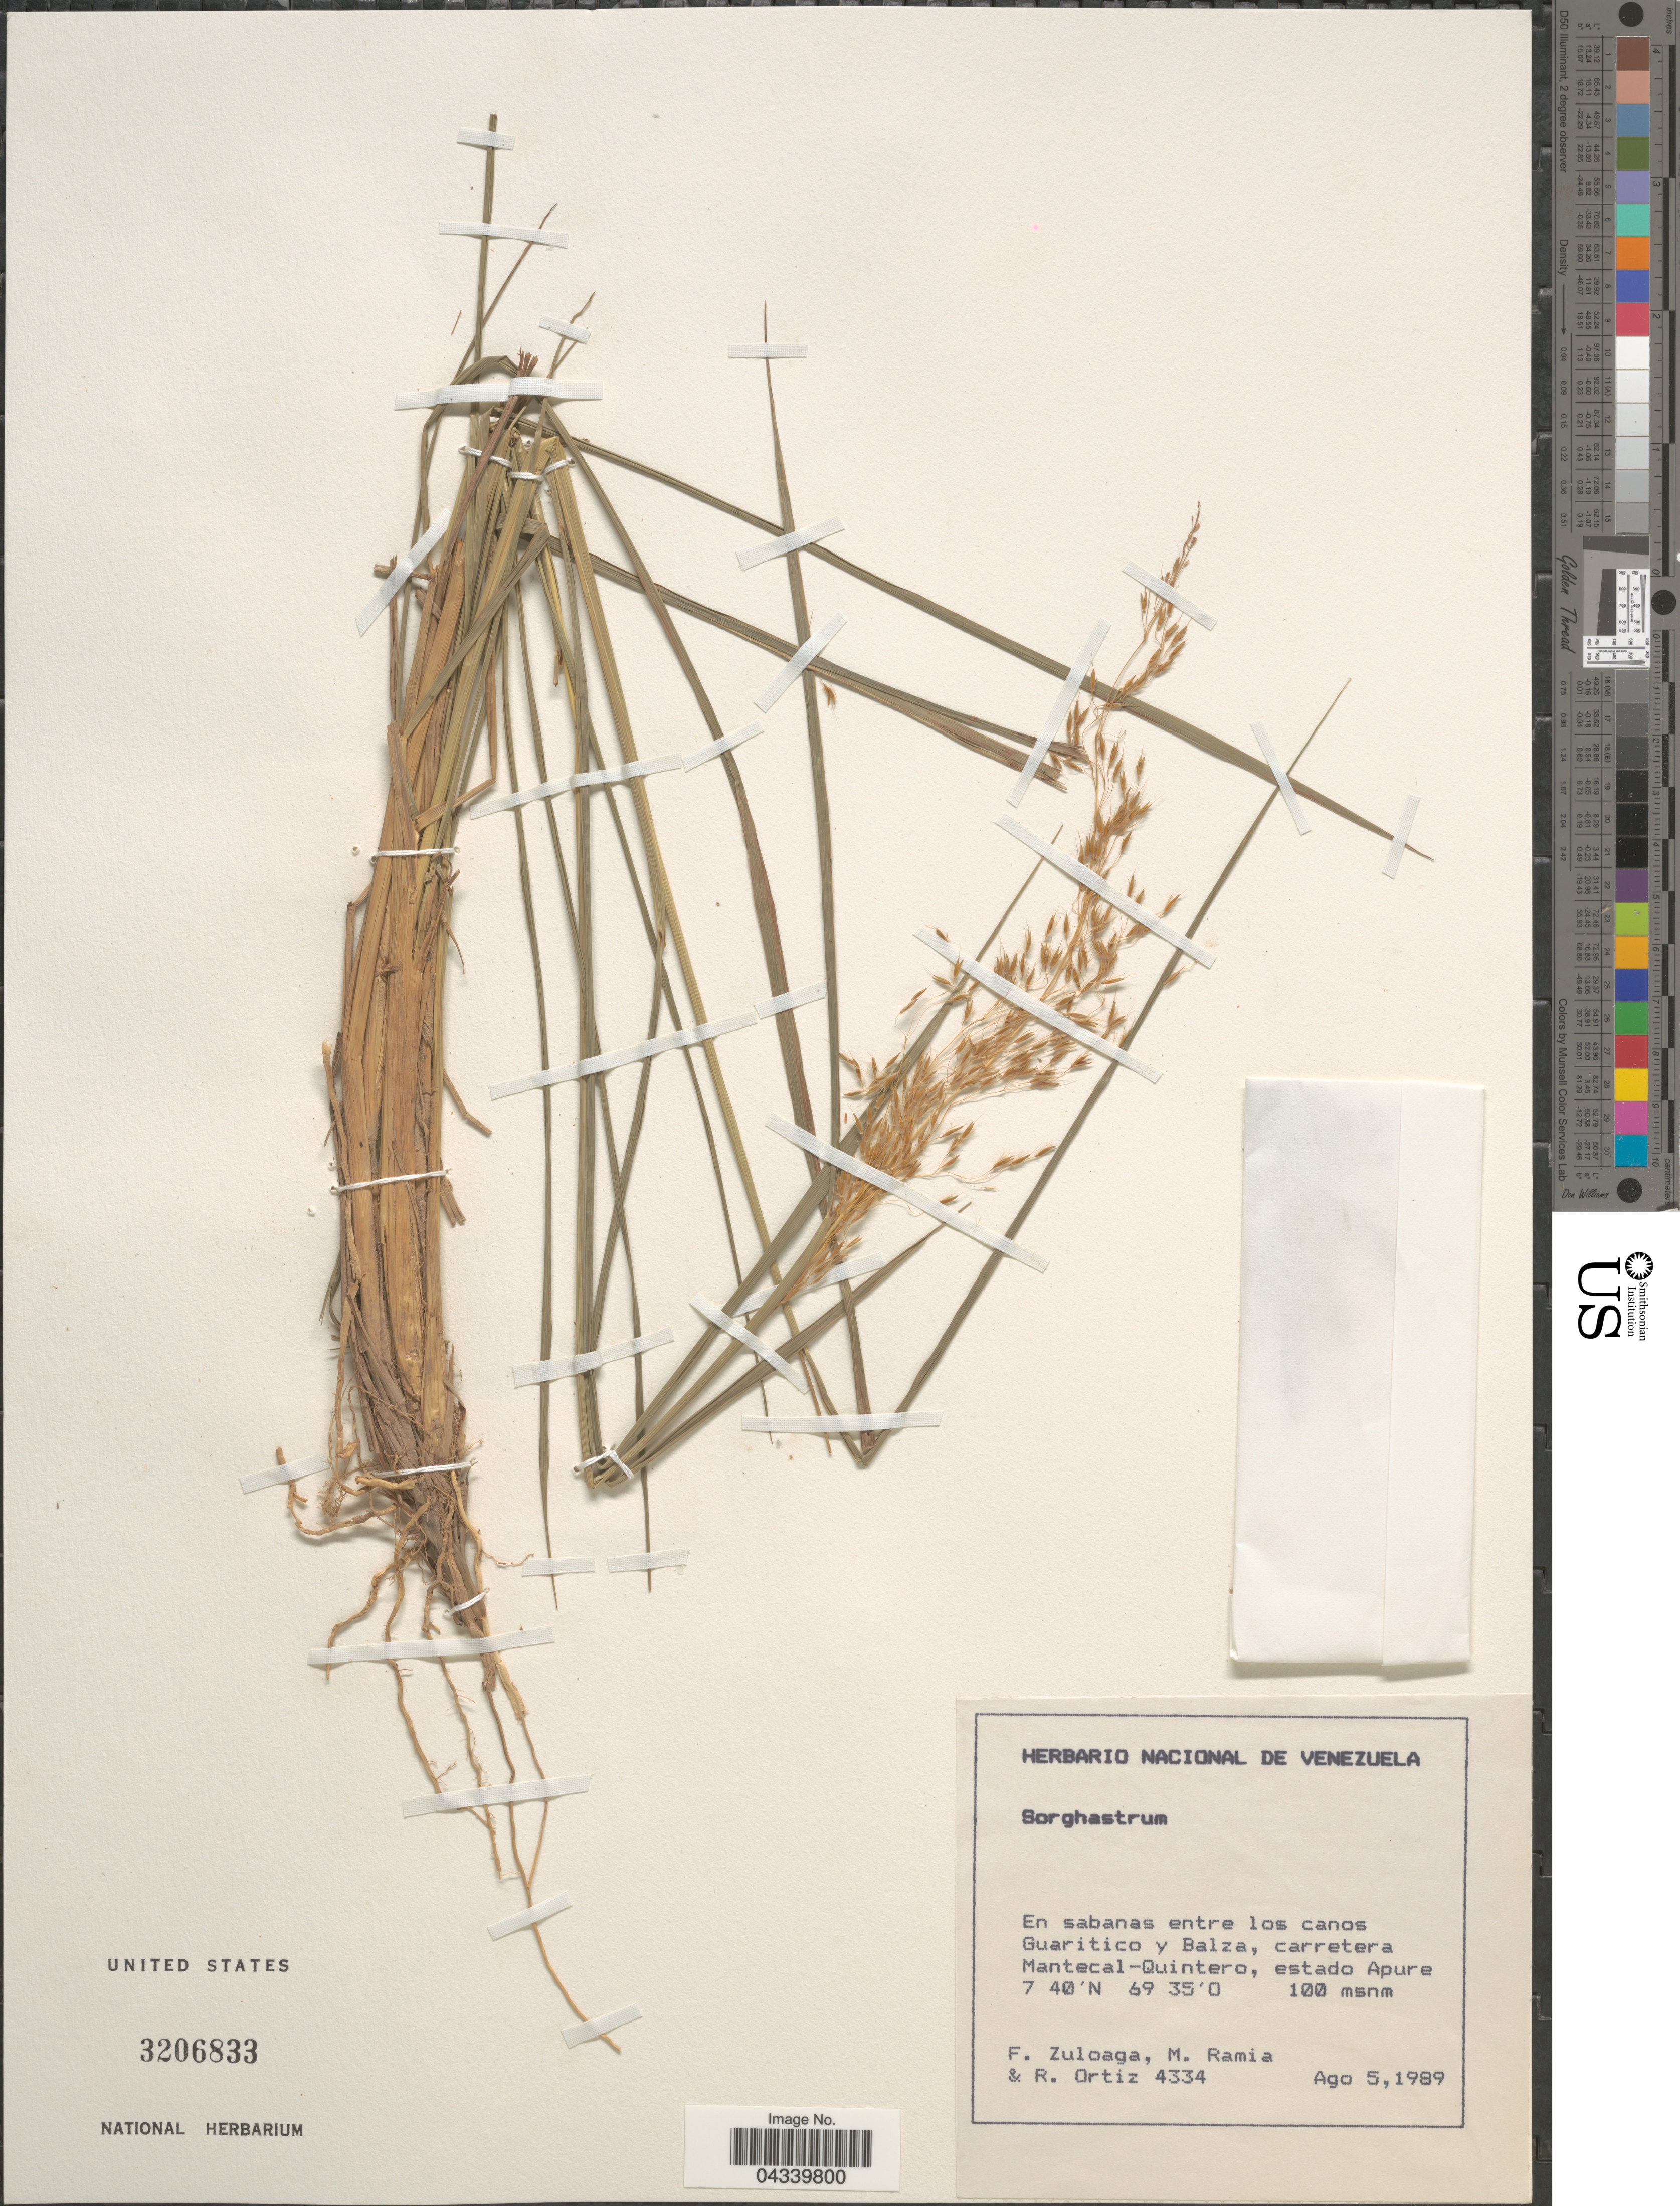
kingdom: Plantae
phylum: Tracheophyta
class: Liliopsida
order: Poales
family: Poaceae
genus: Sorghastrum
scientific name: Sorghastrum sp.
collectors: F. Zuloaga, M. Ramia & R. Ortiz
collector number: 4334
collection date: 1989-08-05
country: Venezuela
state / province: Apure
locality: En sabanas entre los canos Guaritico y Balza, carretera Mantecal-Quintero.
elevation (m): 100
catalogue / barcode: US 3206833